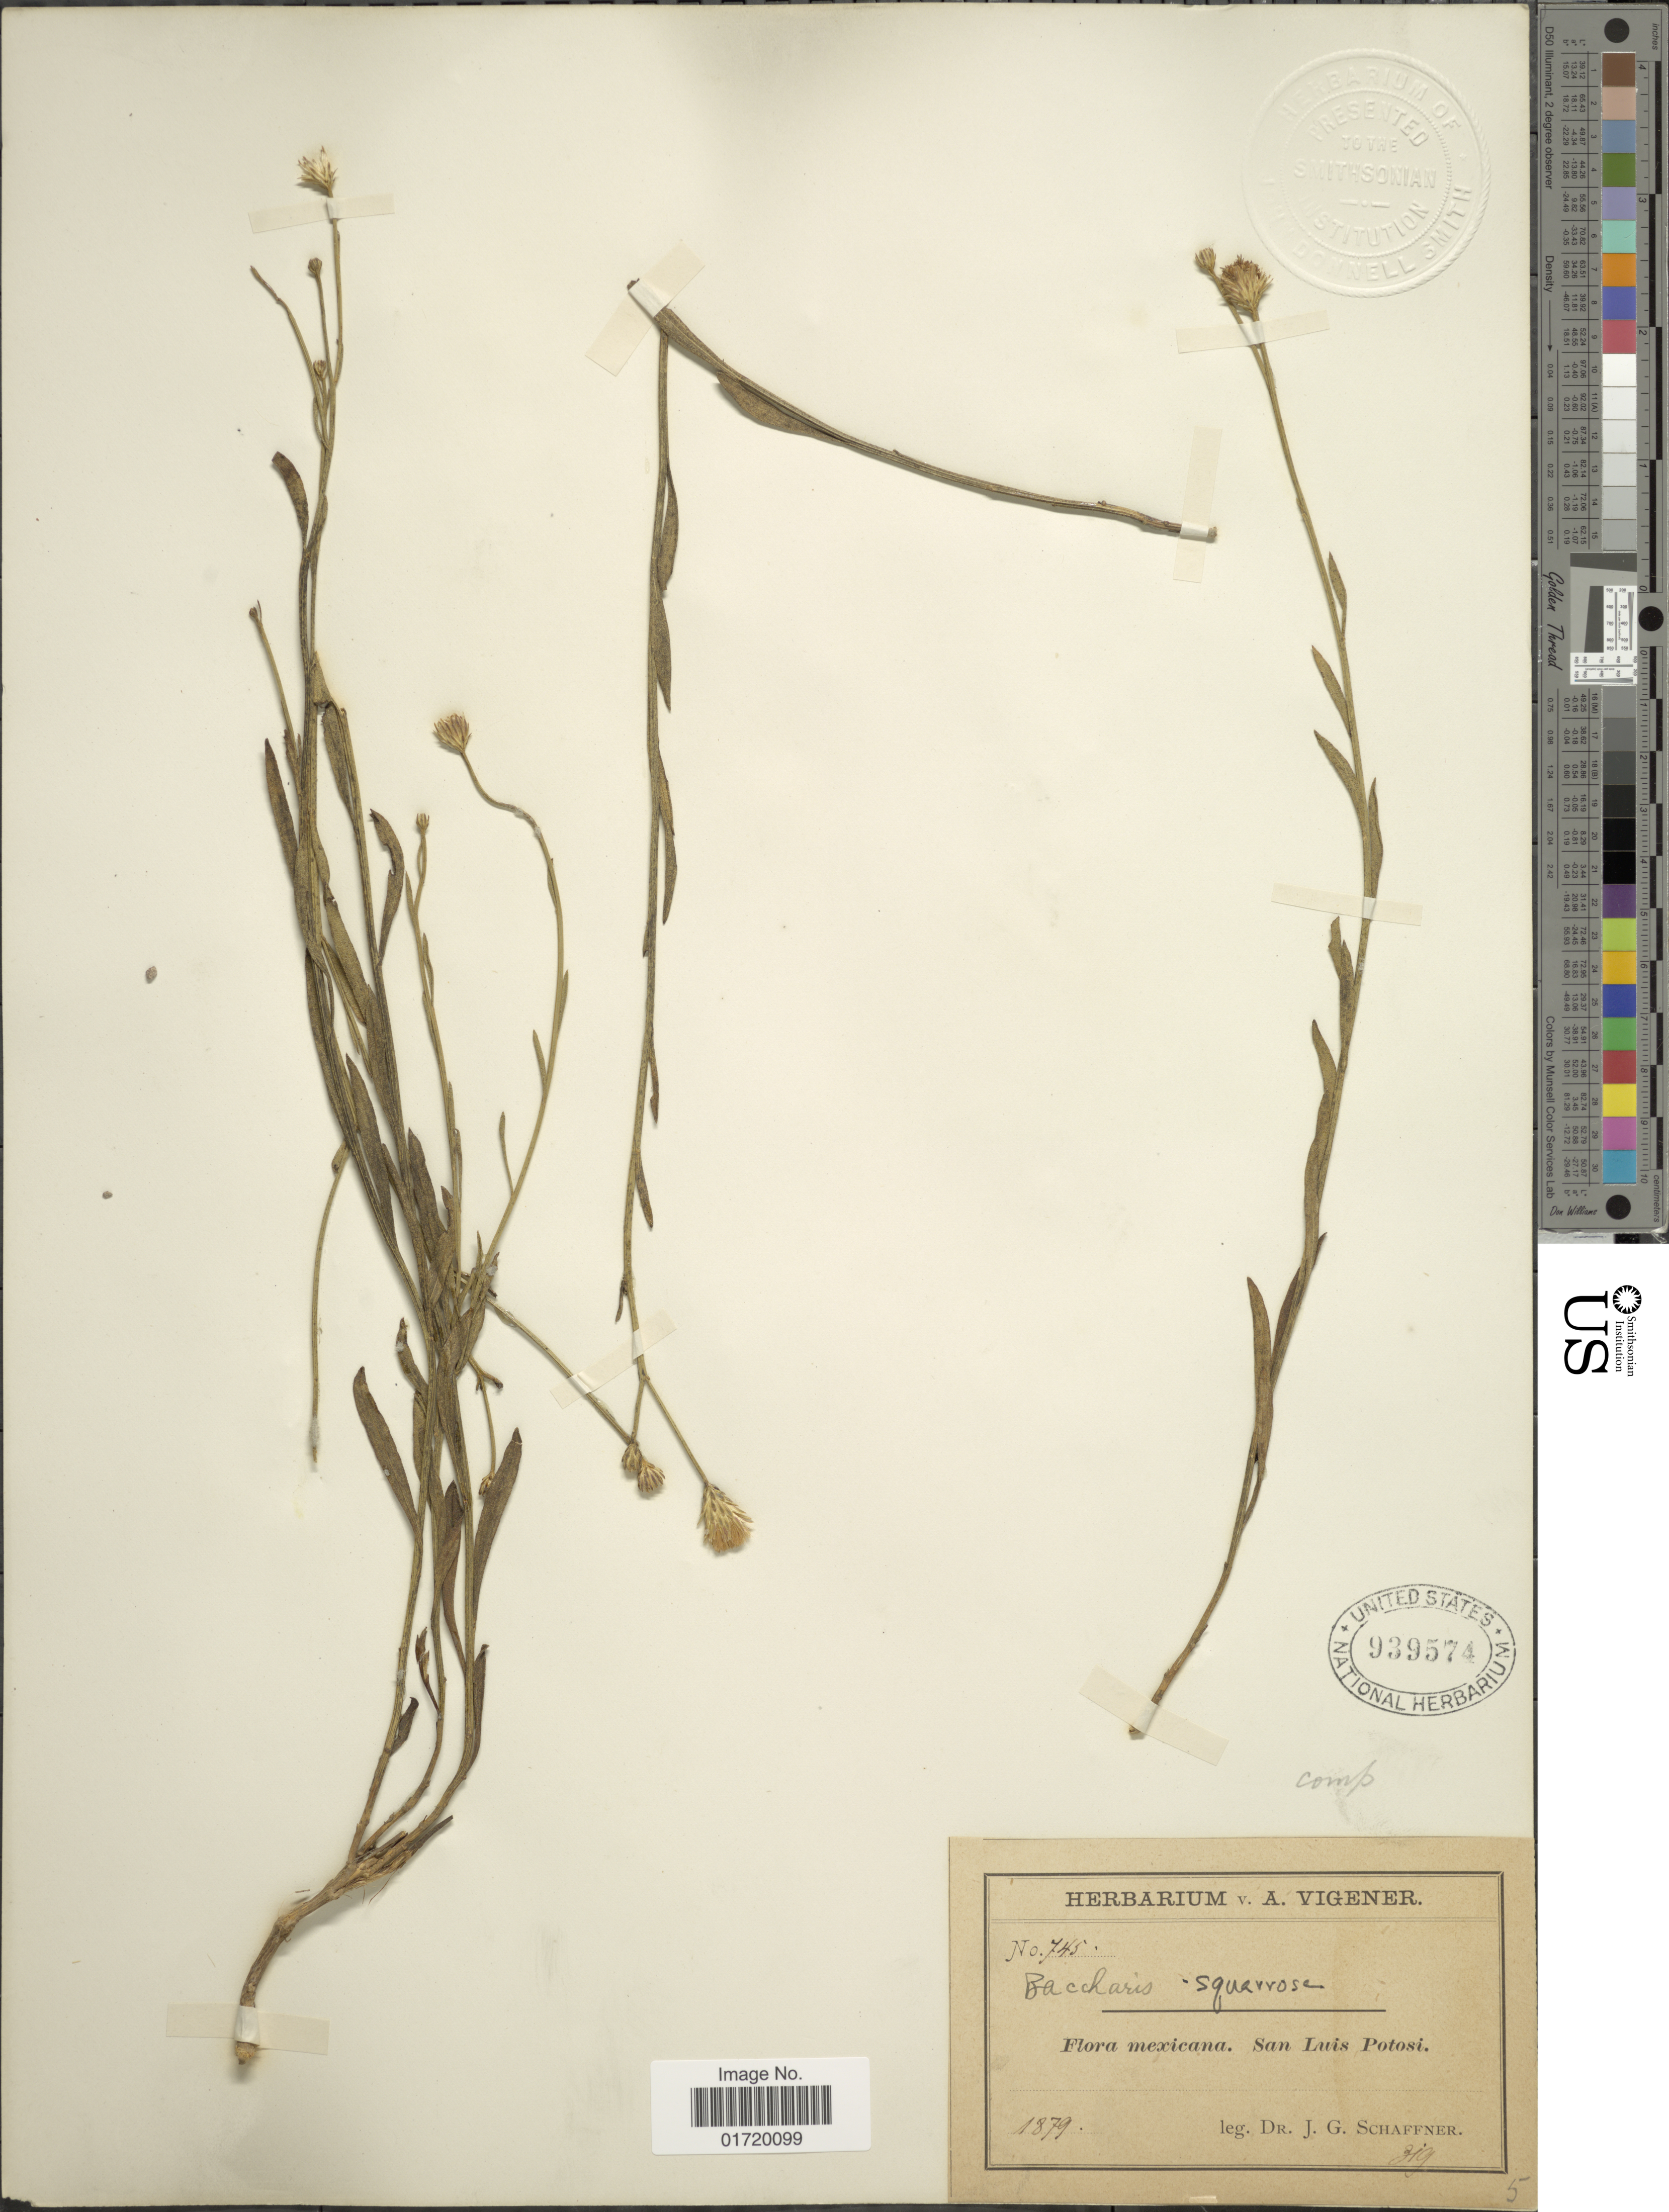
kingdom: Plantae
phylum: Tracheophyta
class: Magnoliopsida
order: Asterales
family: Asteraceae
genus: Baccharis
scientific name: Baccharis squarrosa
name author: Baker in Mart.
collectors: J. G. Schaffner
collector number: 745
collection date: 1879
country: Mexico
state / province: San Luis Potosí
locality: Mexicana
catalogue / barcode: US 939574